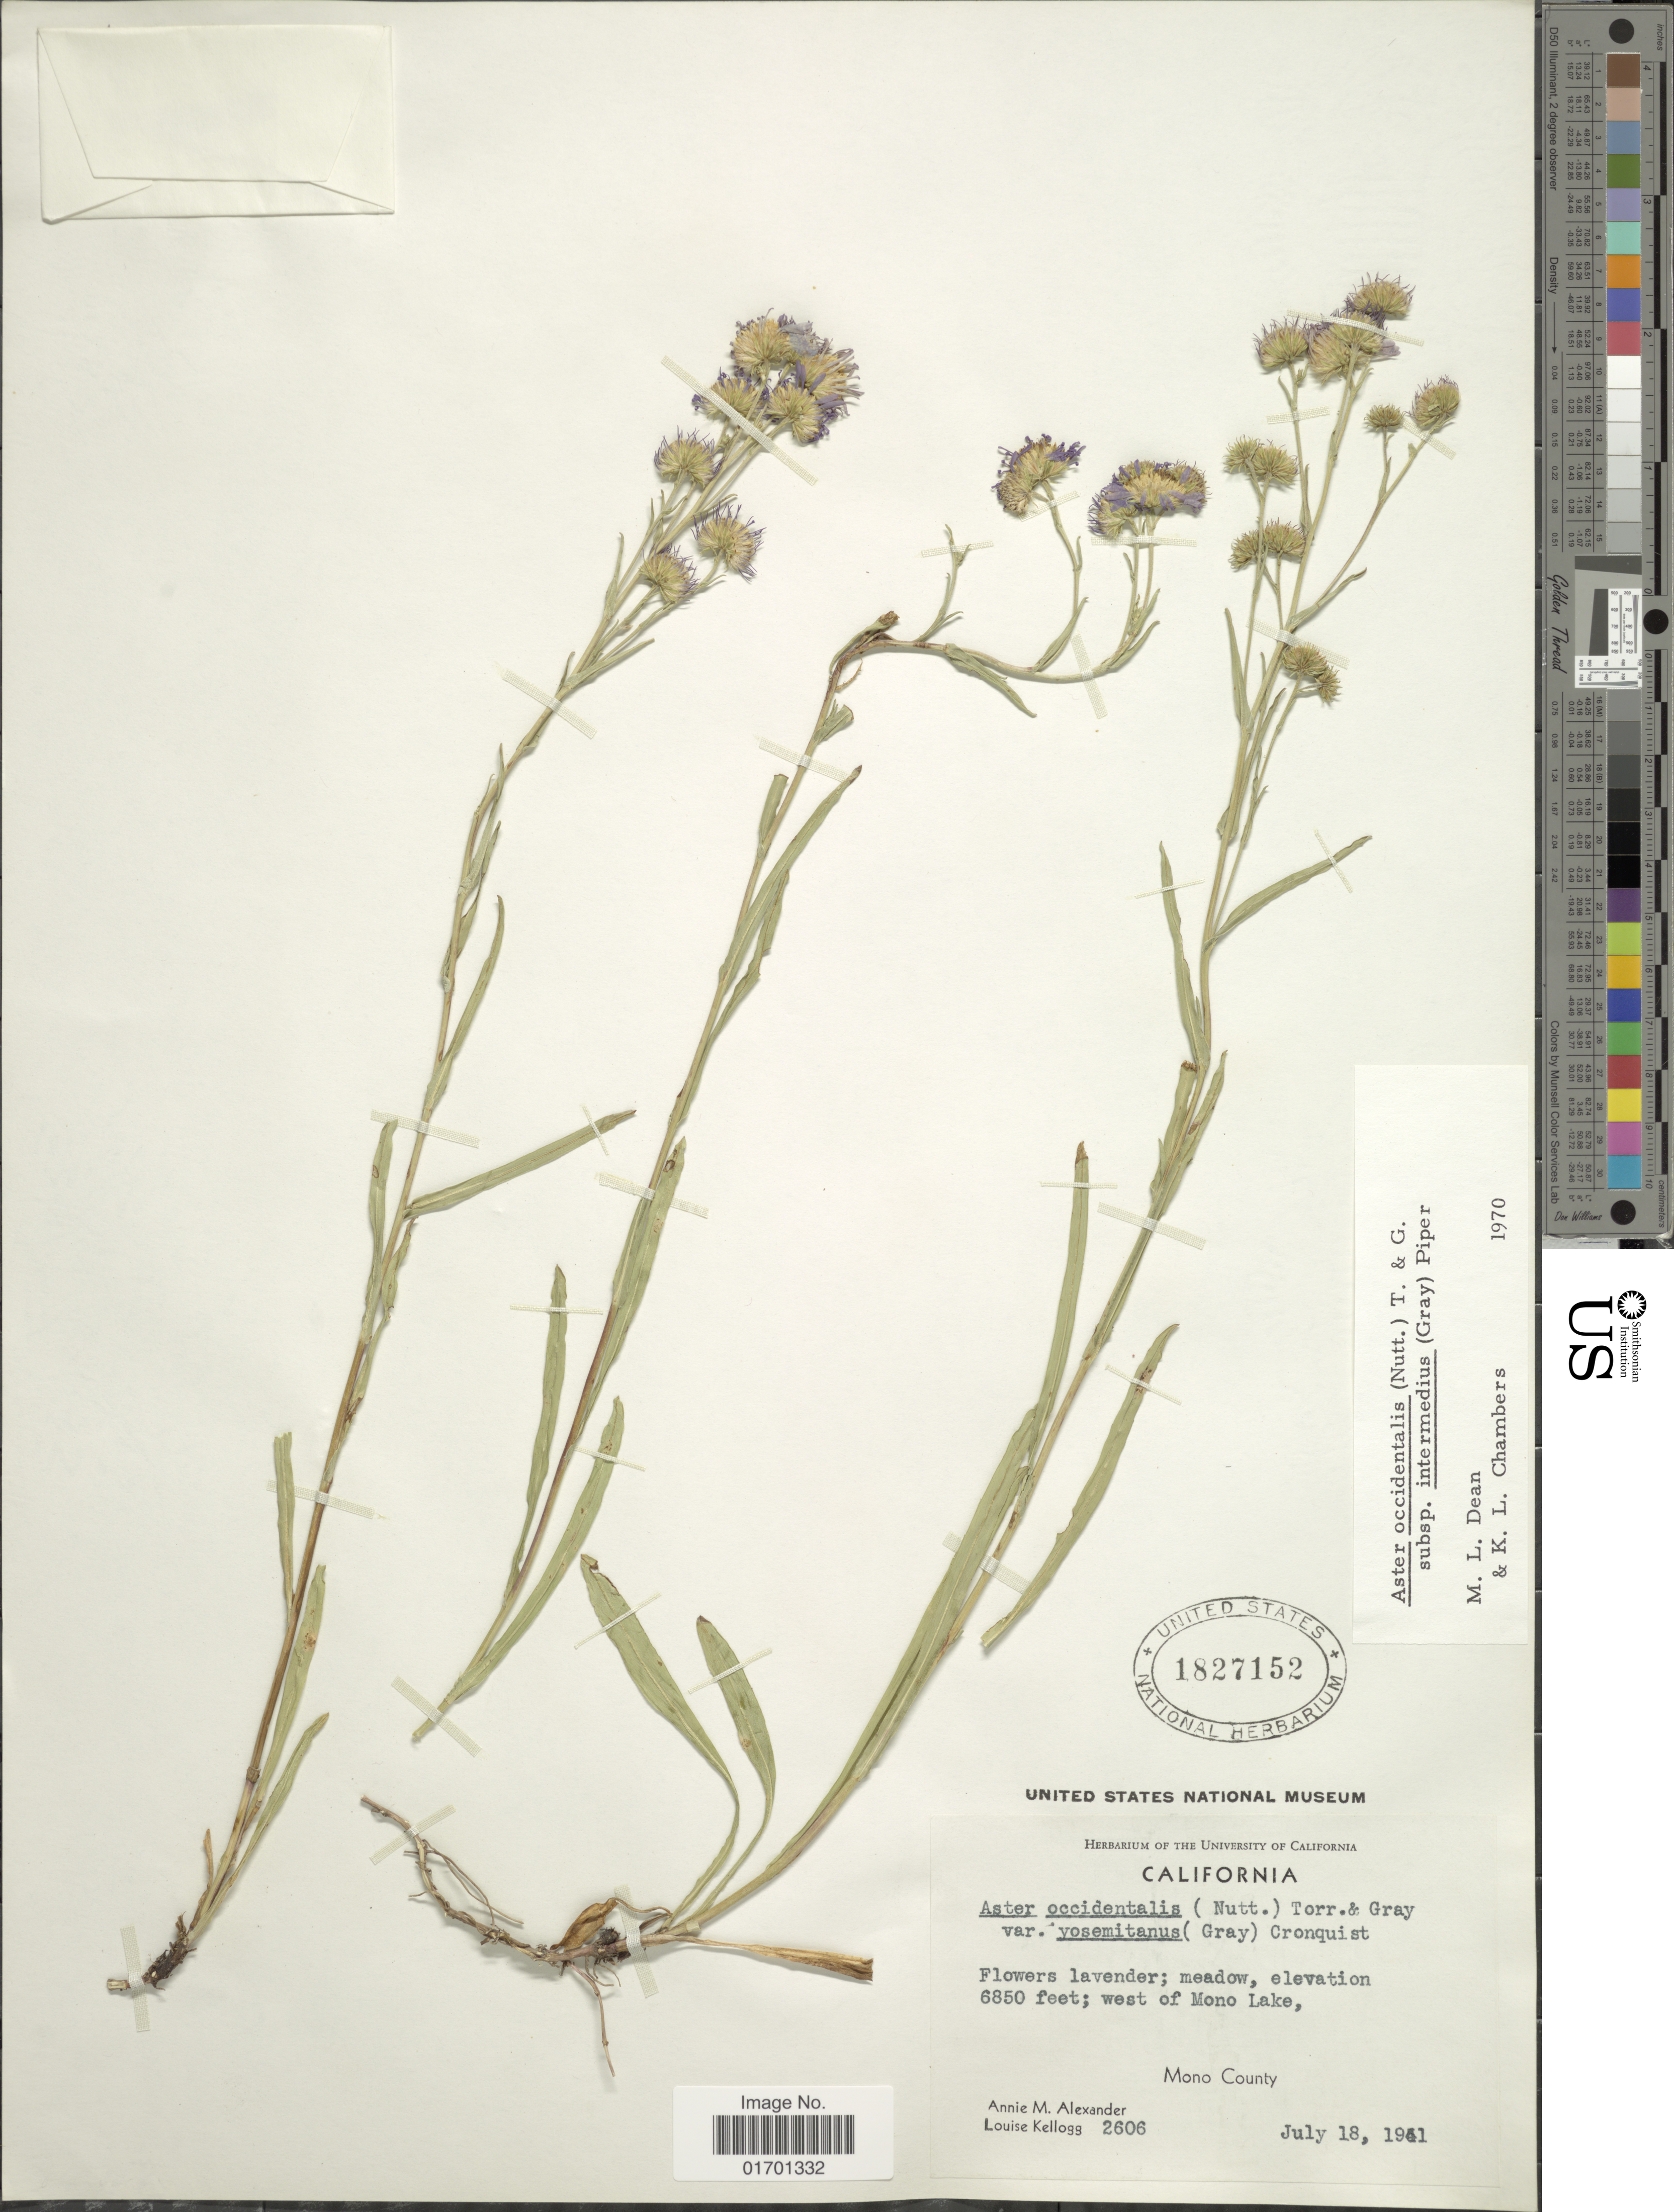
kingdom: Plantae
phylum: Tracheophyta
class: Magnoliopsida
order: Asterales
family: Asteraceae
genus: Symphyotrichum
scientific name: Symphyotrichum spathulatum var. intermedium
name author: (A. Gray) G.L. Nesom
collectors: A. M. Alexander & L. Kellogg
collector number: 2606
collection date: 1941-07-18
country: United States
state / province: California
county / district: Mono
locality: West of Mono Lake, Mono County.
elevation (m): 2088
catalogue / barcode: US 1827152